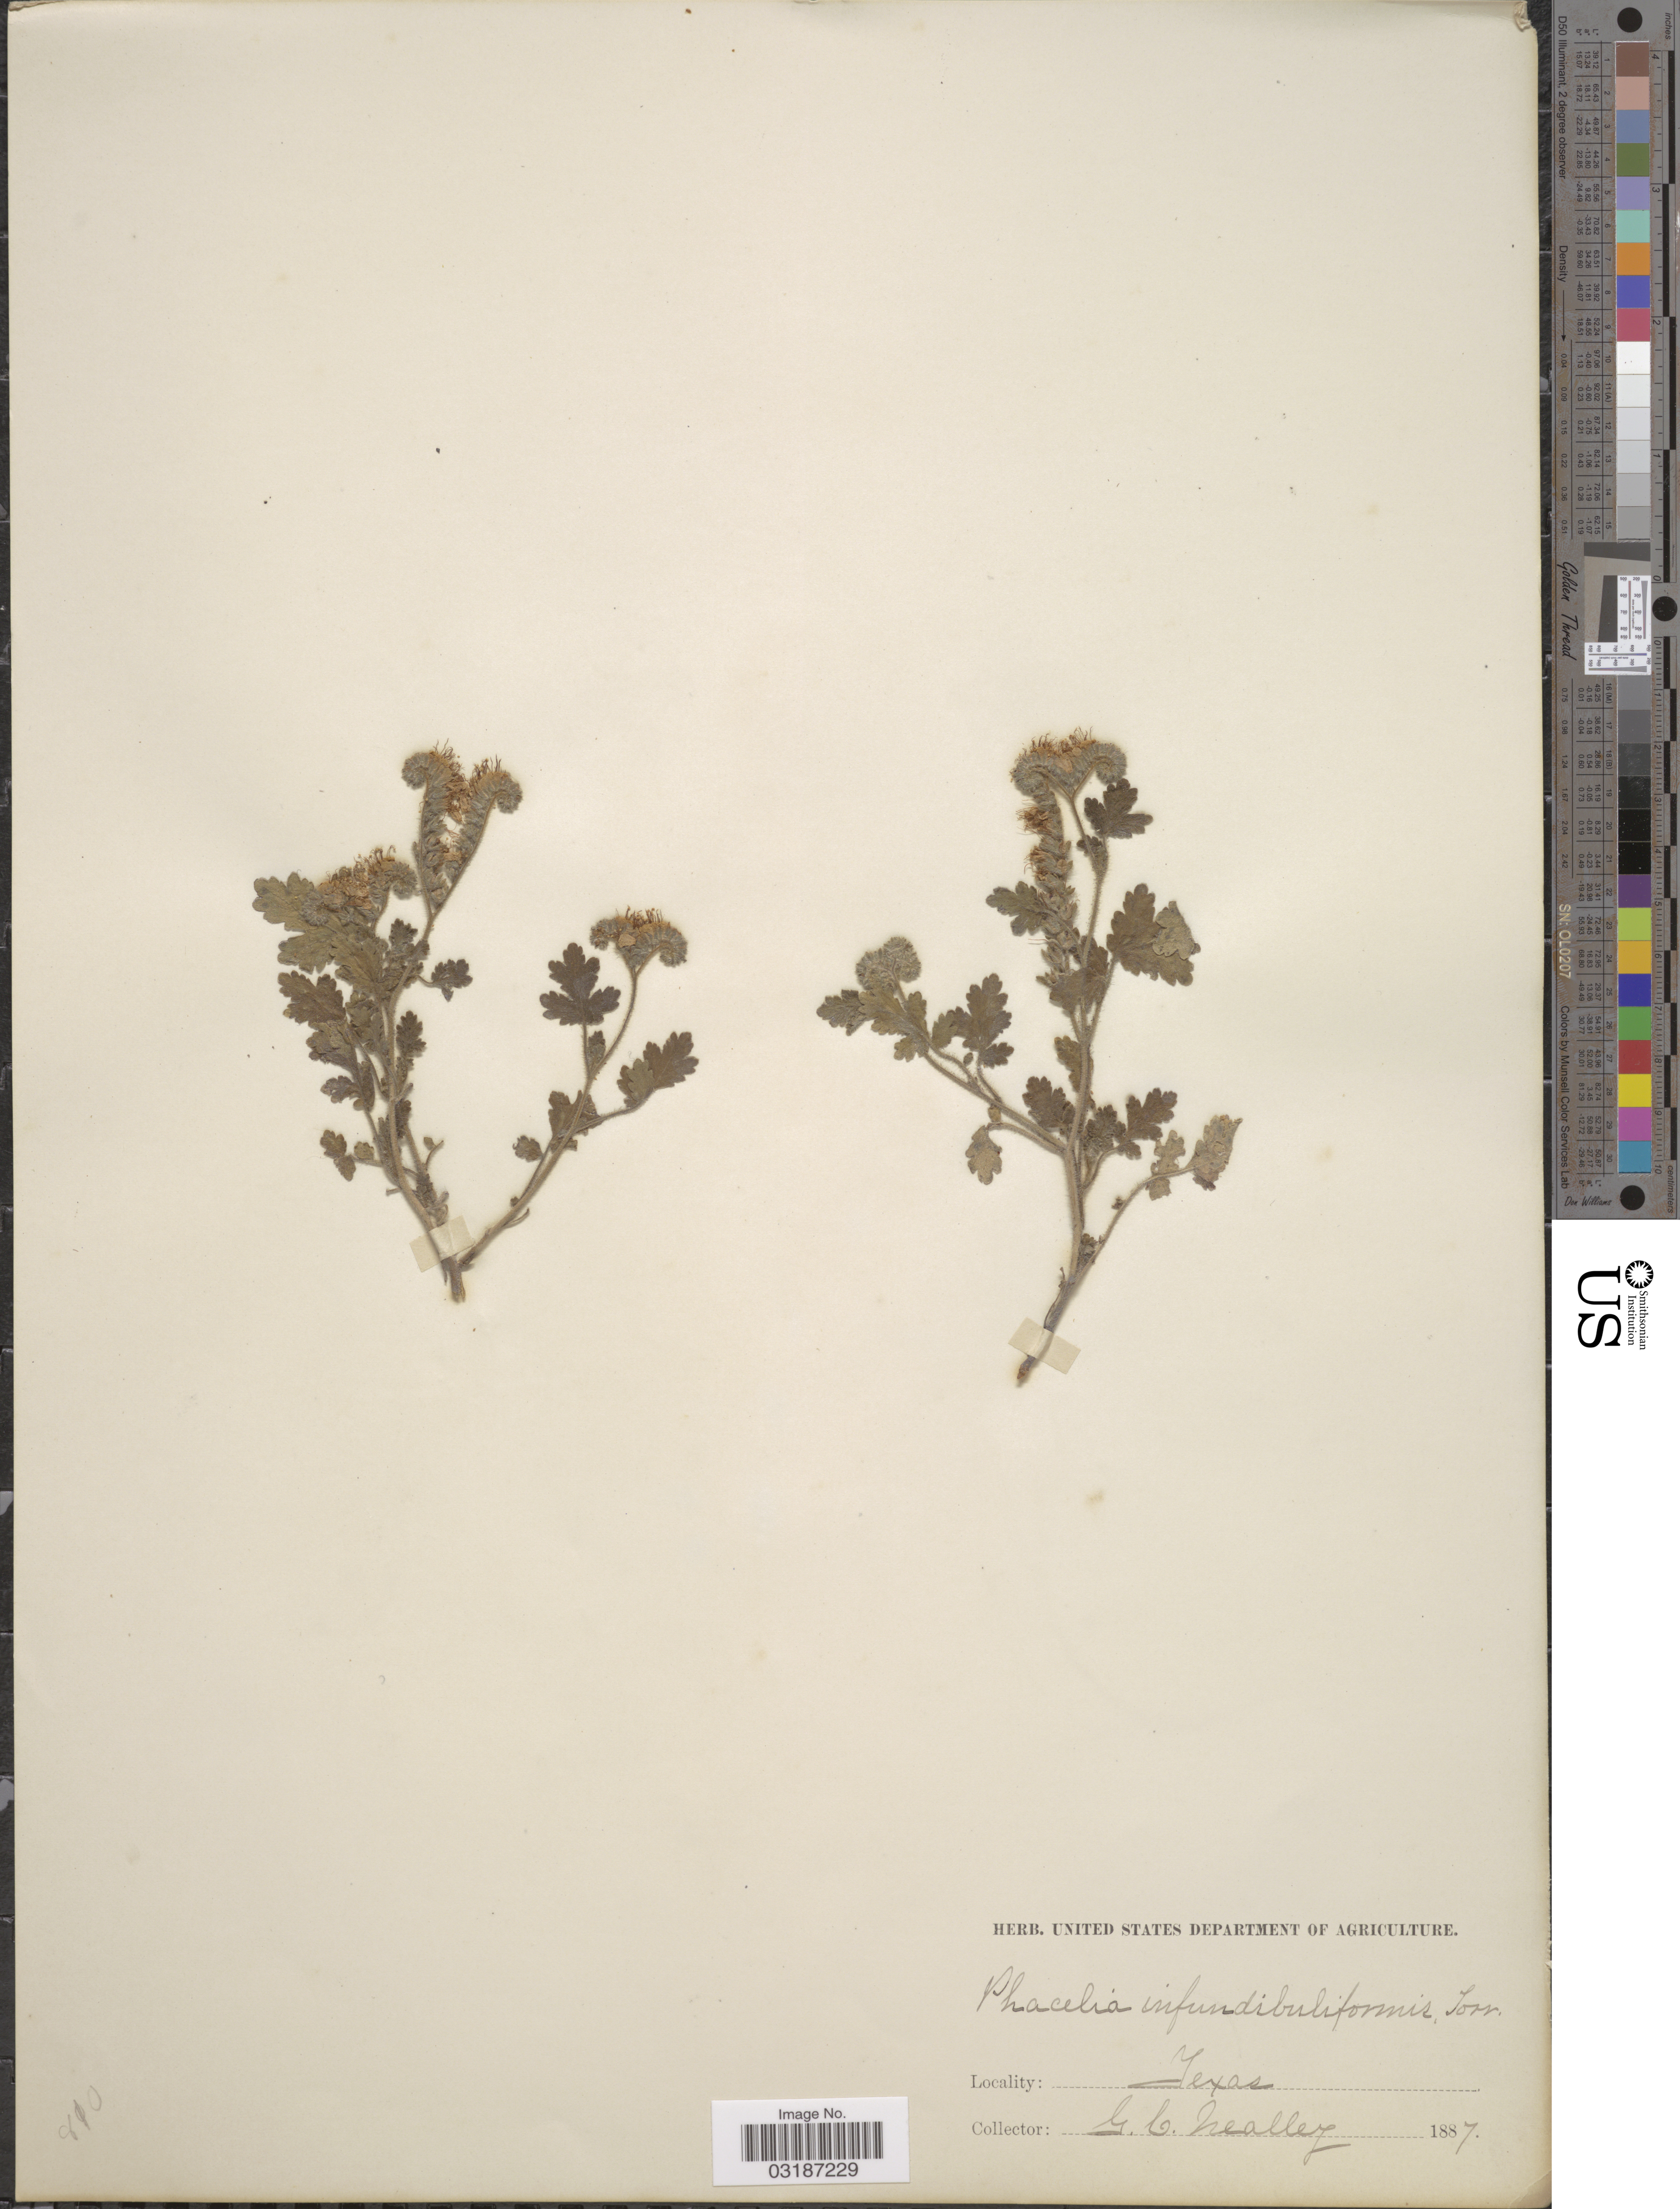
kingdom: Plantae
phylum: Tracheophyta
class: Magnoliopsida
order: Boraginales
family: Hydrophyllaceae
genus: Phacelia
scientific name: Phacelia infundibuliformis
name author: Torr. in Emory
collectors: G. C. Nealley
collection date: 1887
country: United States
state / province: Texas